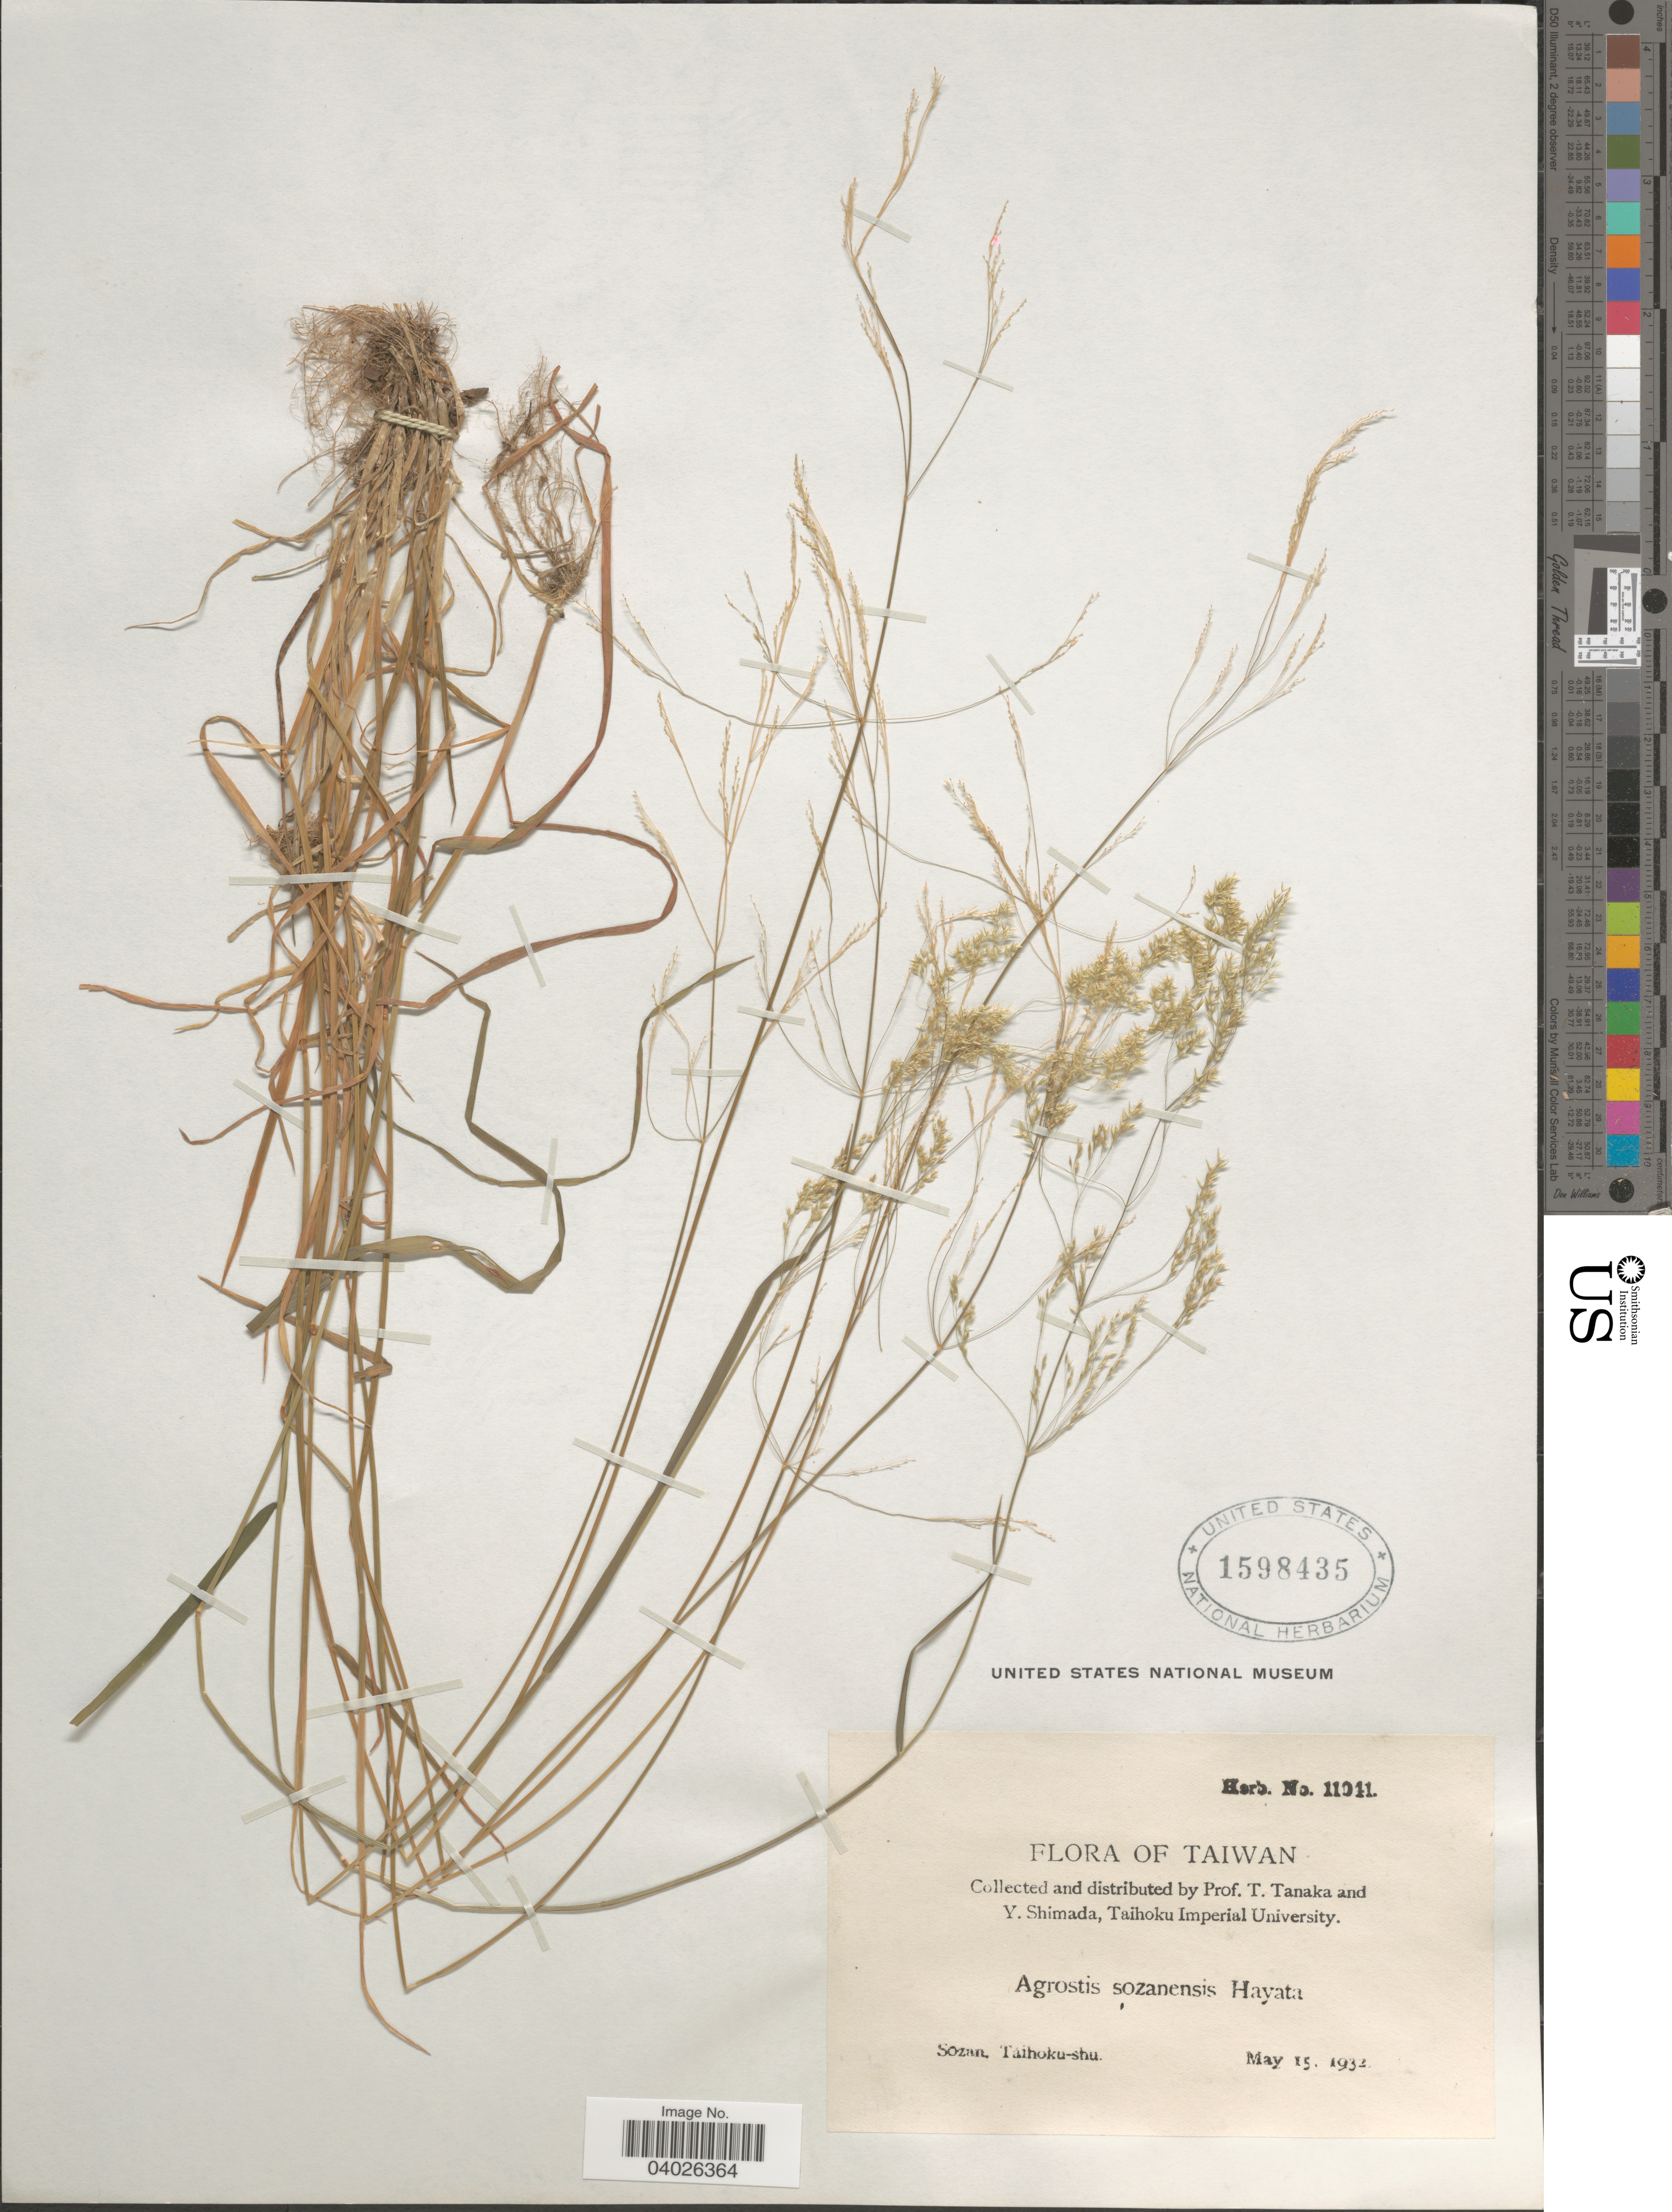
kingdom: Plantae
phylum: Tracheophyta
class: Liliopsida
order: Poales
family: Poaceae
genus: Agrostis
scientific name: Agrostis infirma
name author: Büse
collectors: T. Tanaka & Y. Shimada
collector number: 11041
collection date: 1932-05-15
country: Taiwan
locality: Sozan, Taihoku-shu.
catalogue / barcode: US 1598435